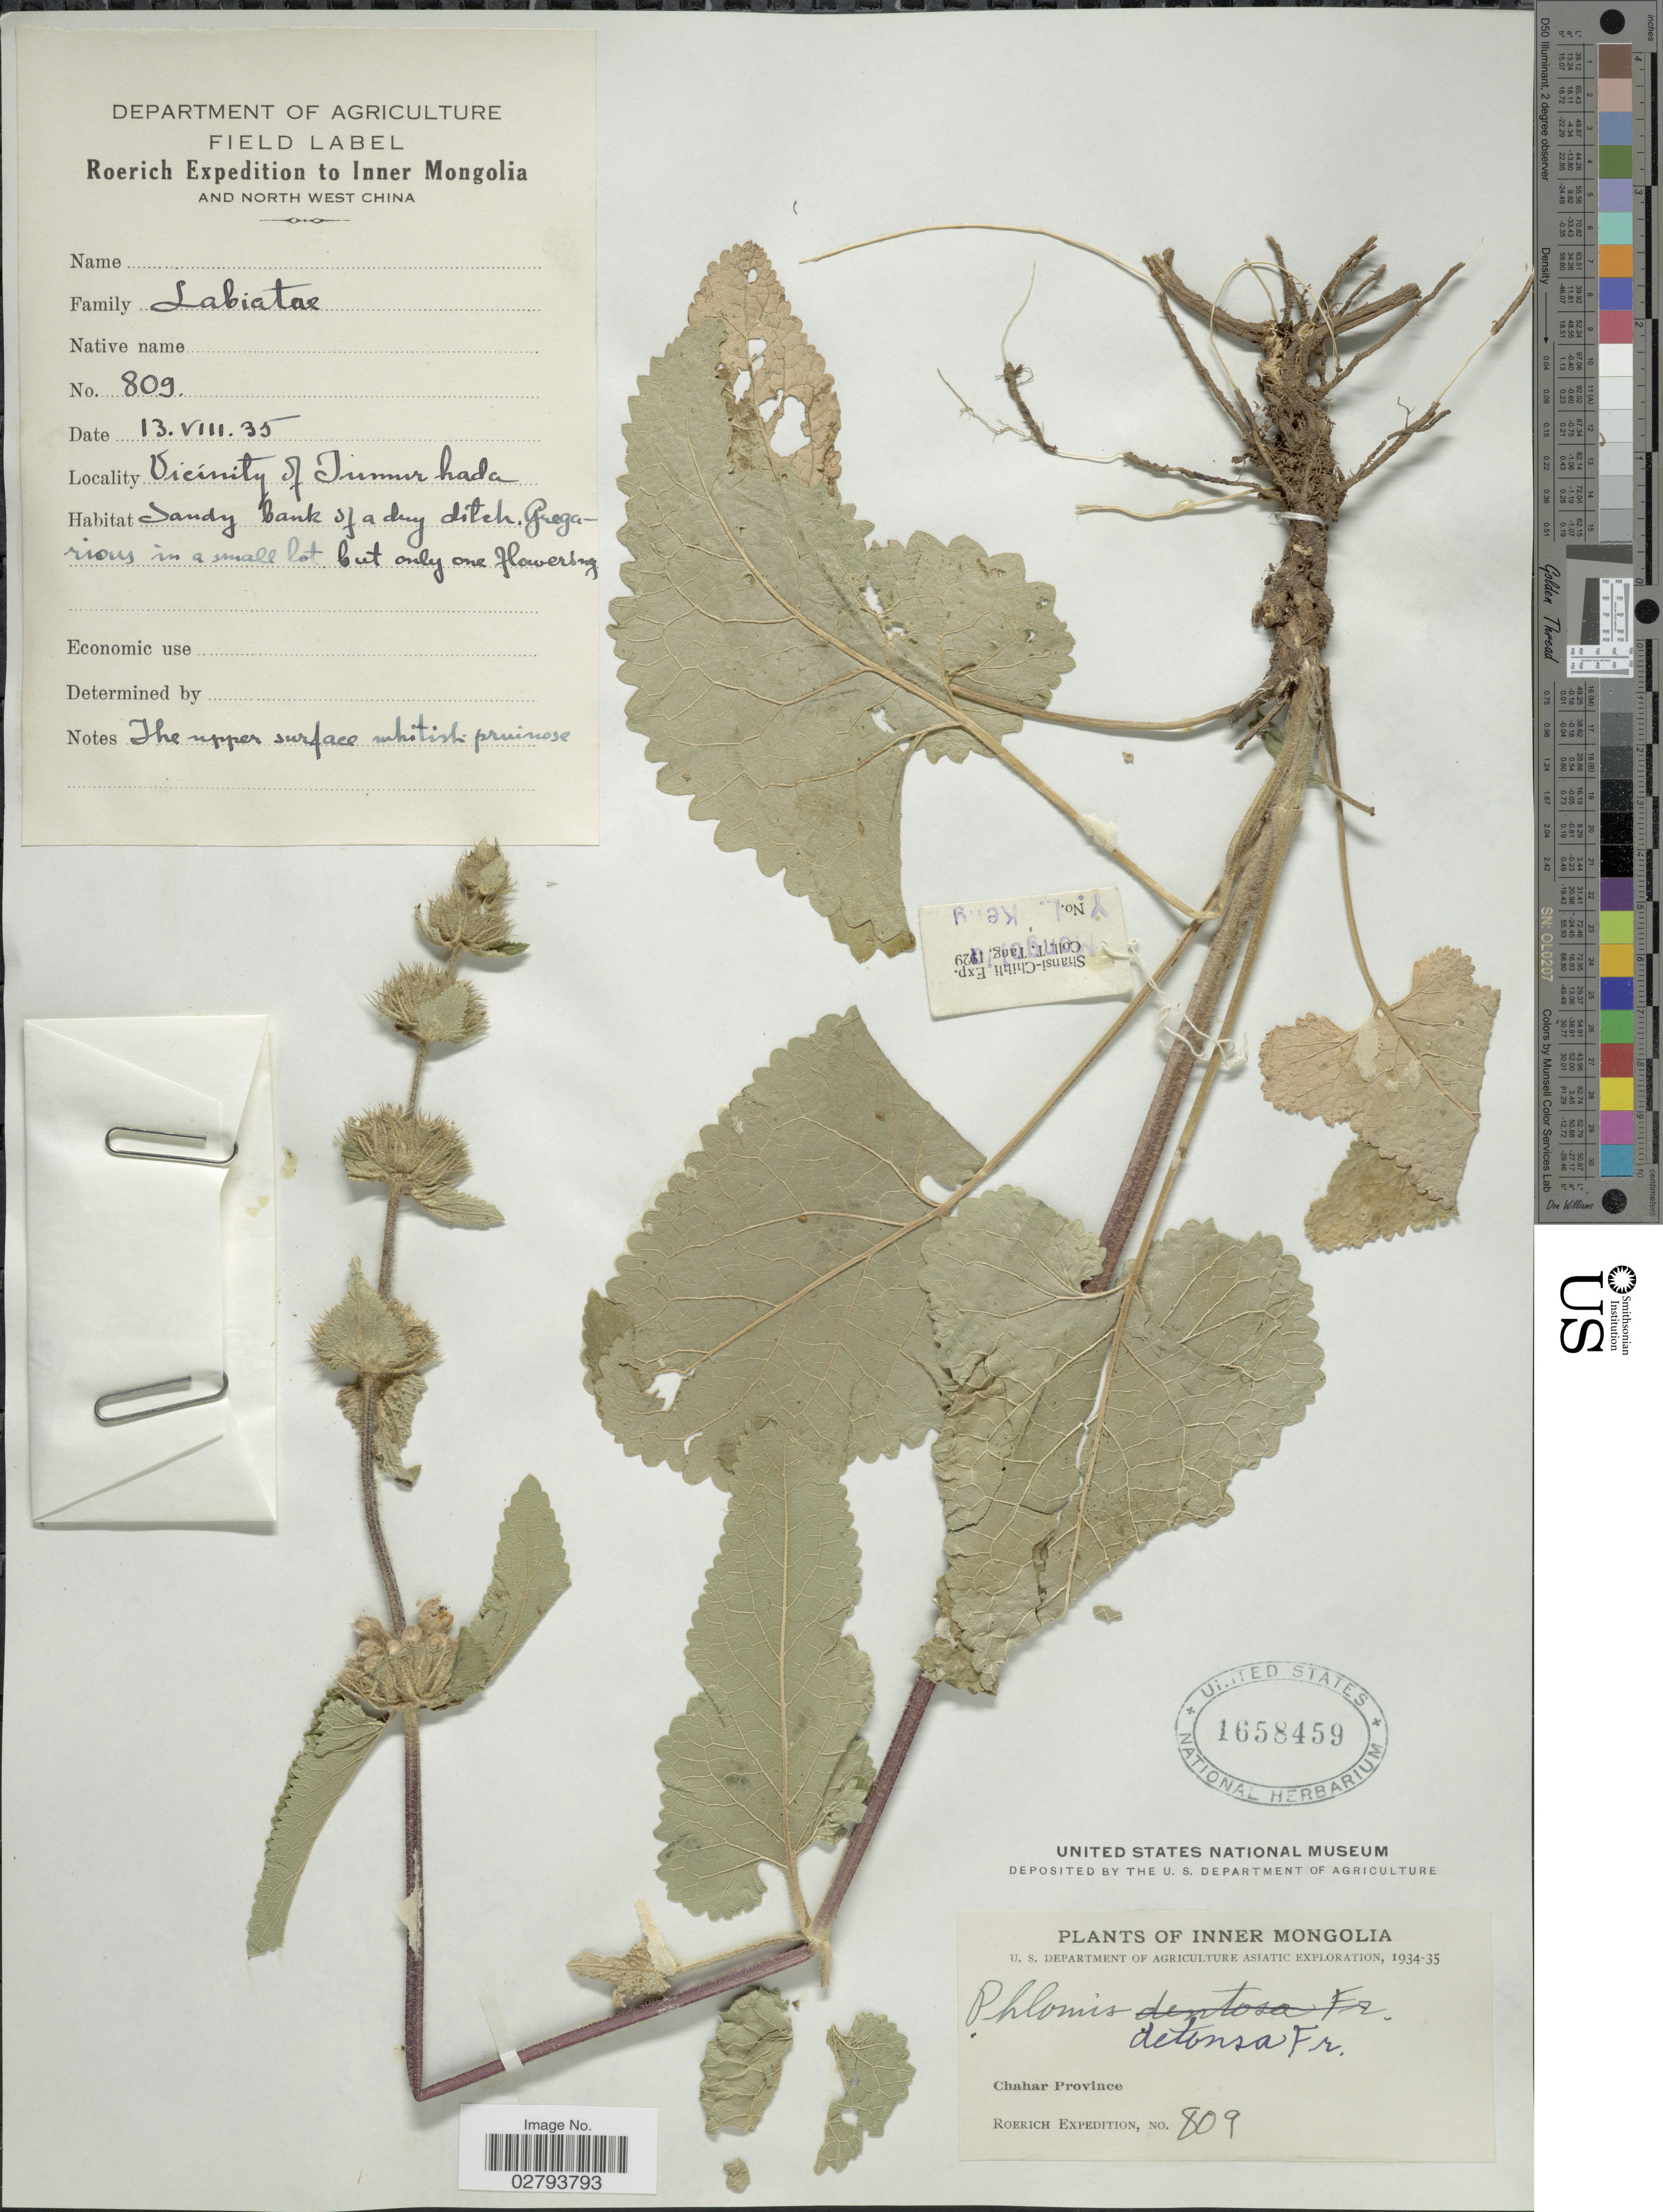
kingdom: Plantae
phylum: Tracheophyta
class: Magnoliopsida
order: Lamiales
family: Lamiaceae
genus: Phlomoides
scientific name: Phlomoides dentosa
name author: (Franch.) Kamelin & Makhm.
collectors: -. Roerich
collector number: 809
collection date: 1935-08-13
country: China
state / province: Nei Monggol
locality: Inner Mongolia, Chahar Province, Vicinity of Tumurhada [interpreted]. North West China.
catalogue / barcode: US 1658459